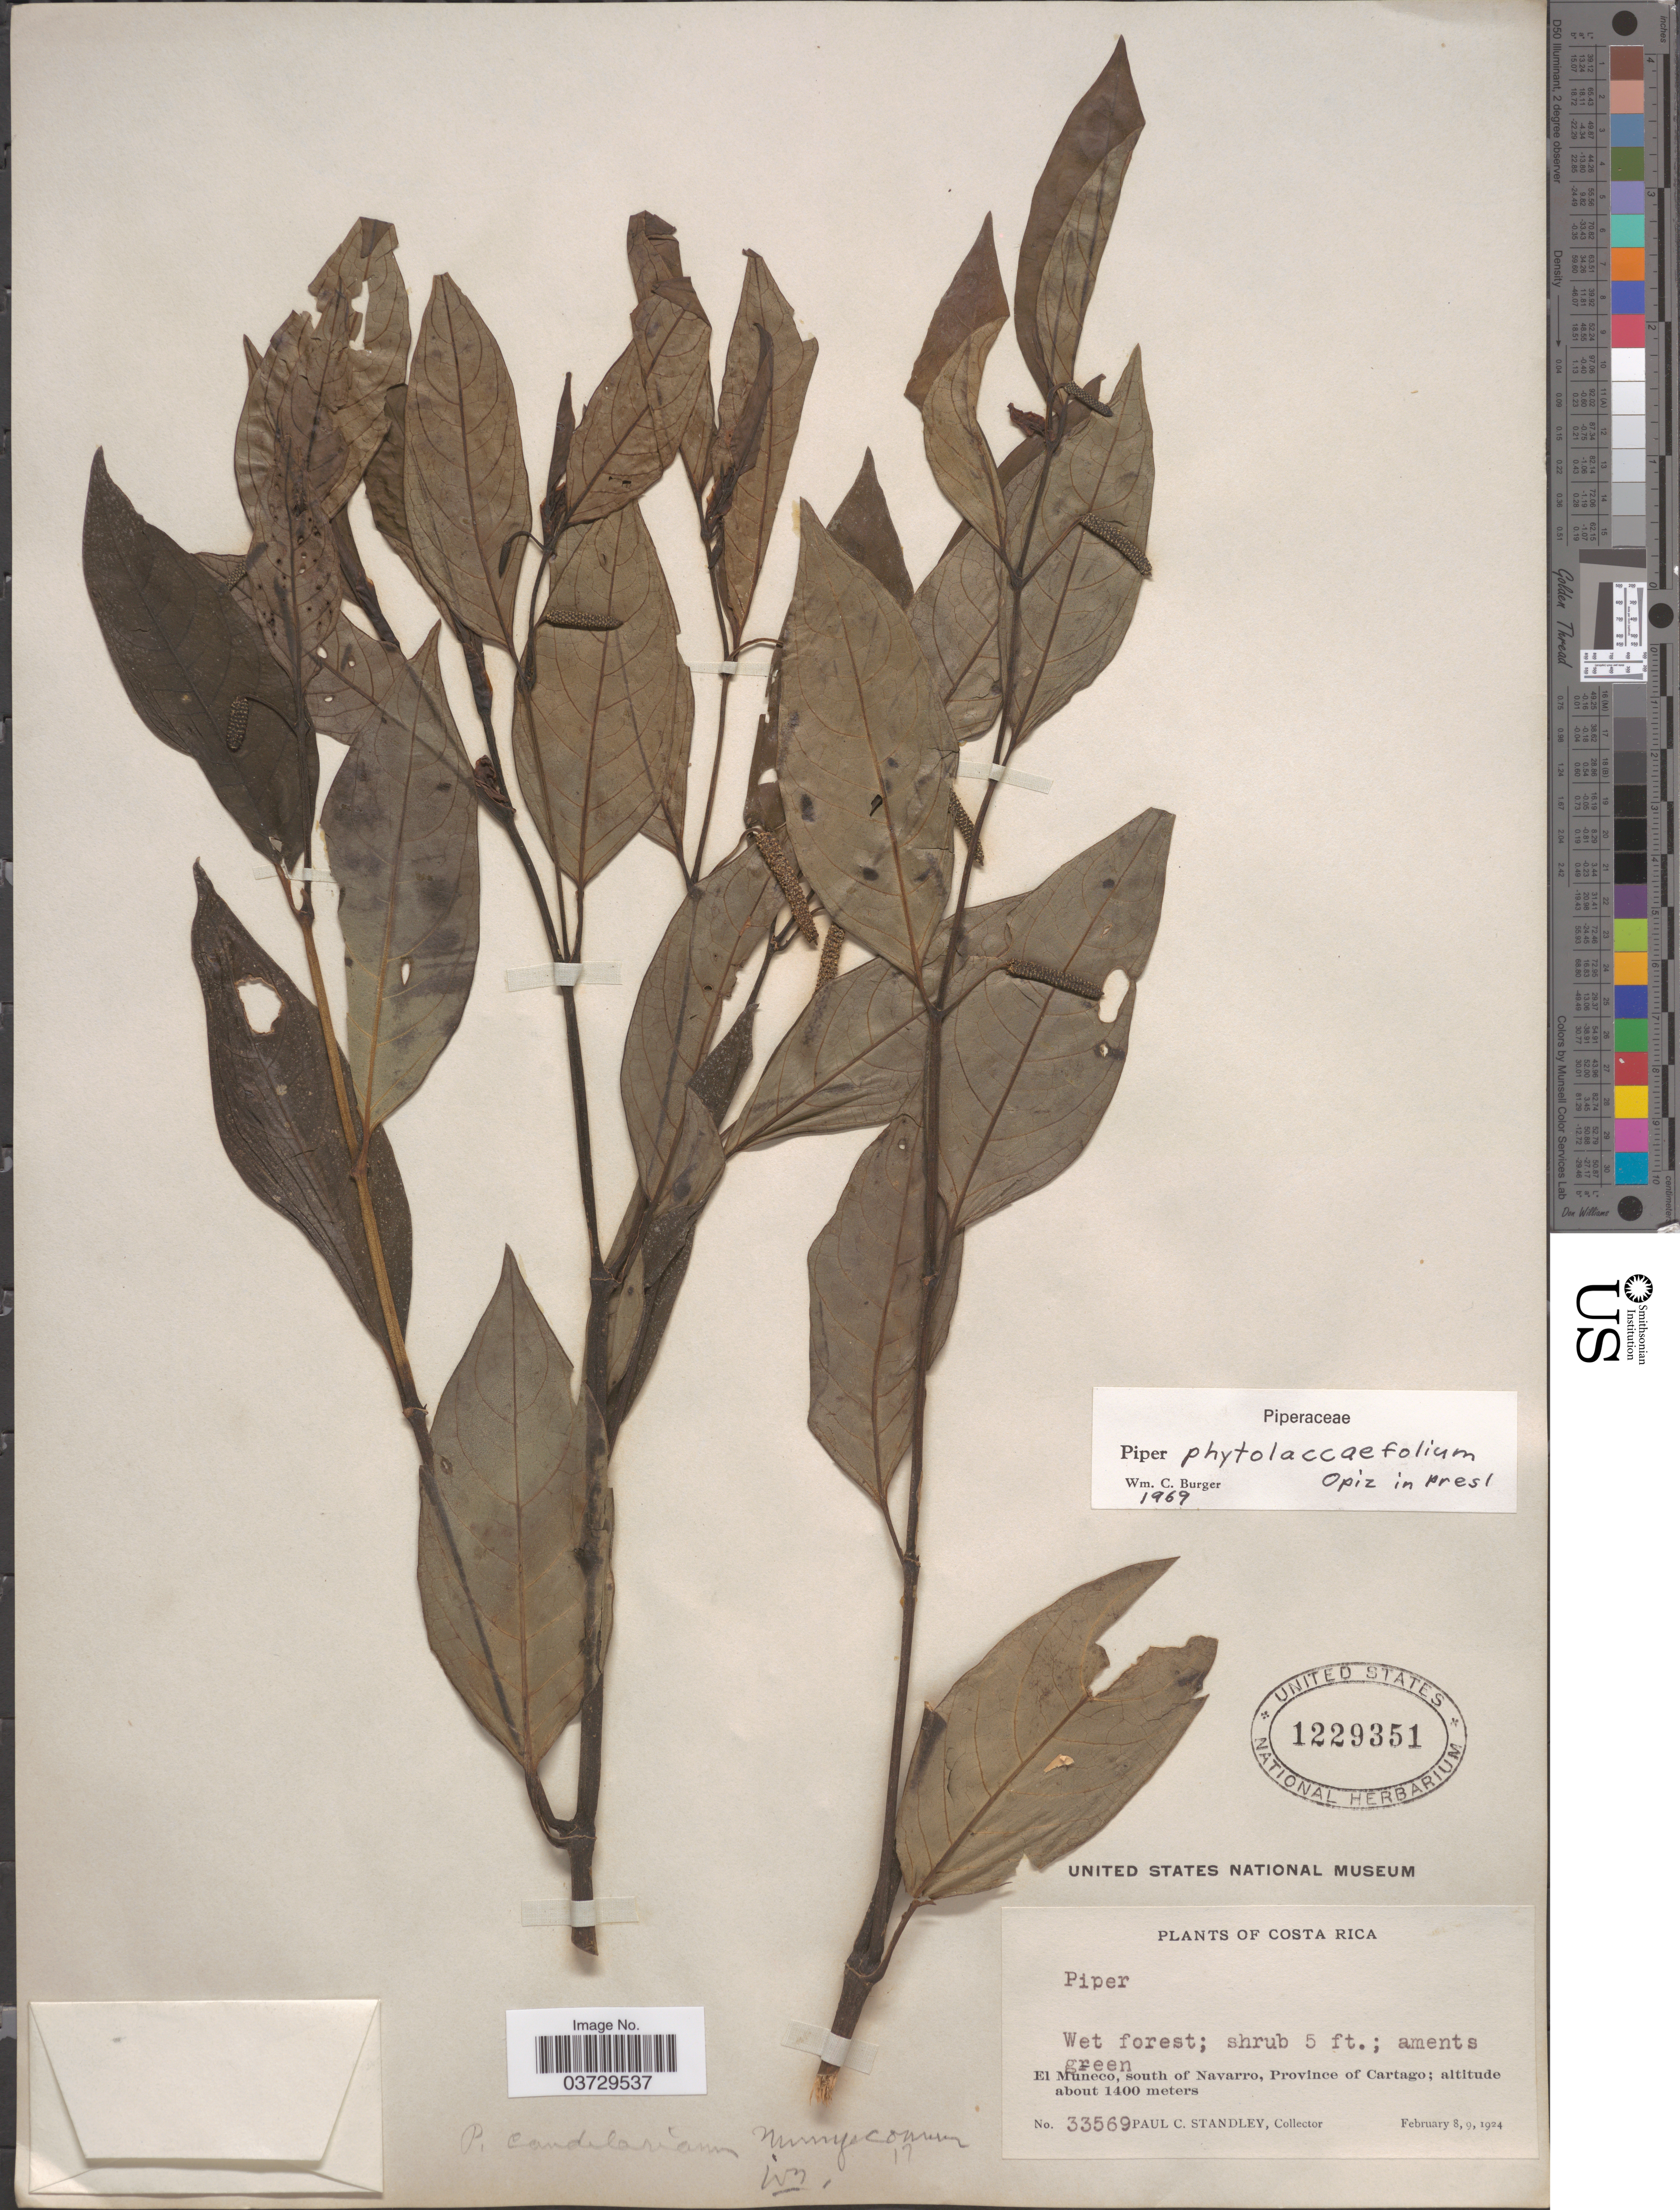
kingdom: Plantae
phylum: Tracheophyta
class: Magnoliopsida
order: Piperales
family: Piperaceae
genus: Piper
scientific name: Piper phytolaccifolium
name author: Opiz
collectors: P. C. Standley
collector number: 33569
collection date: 1924-02-08/1924-02-09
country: Costa Rica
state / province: Cartago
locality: El Muñeco, south of Navarro.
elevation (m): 1400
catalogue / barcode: US 1229351